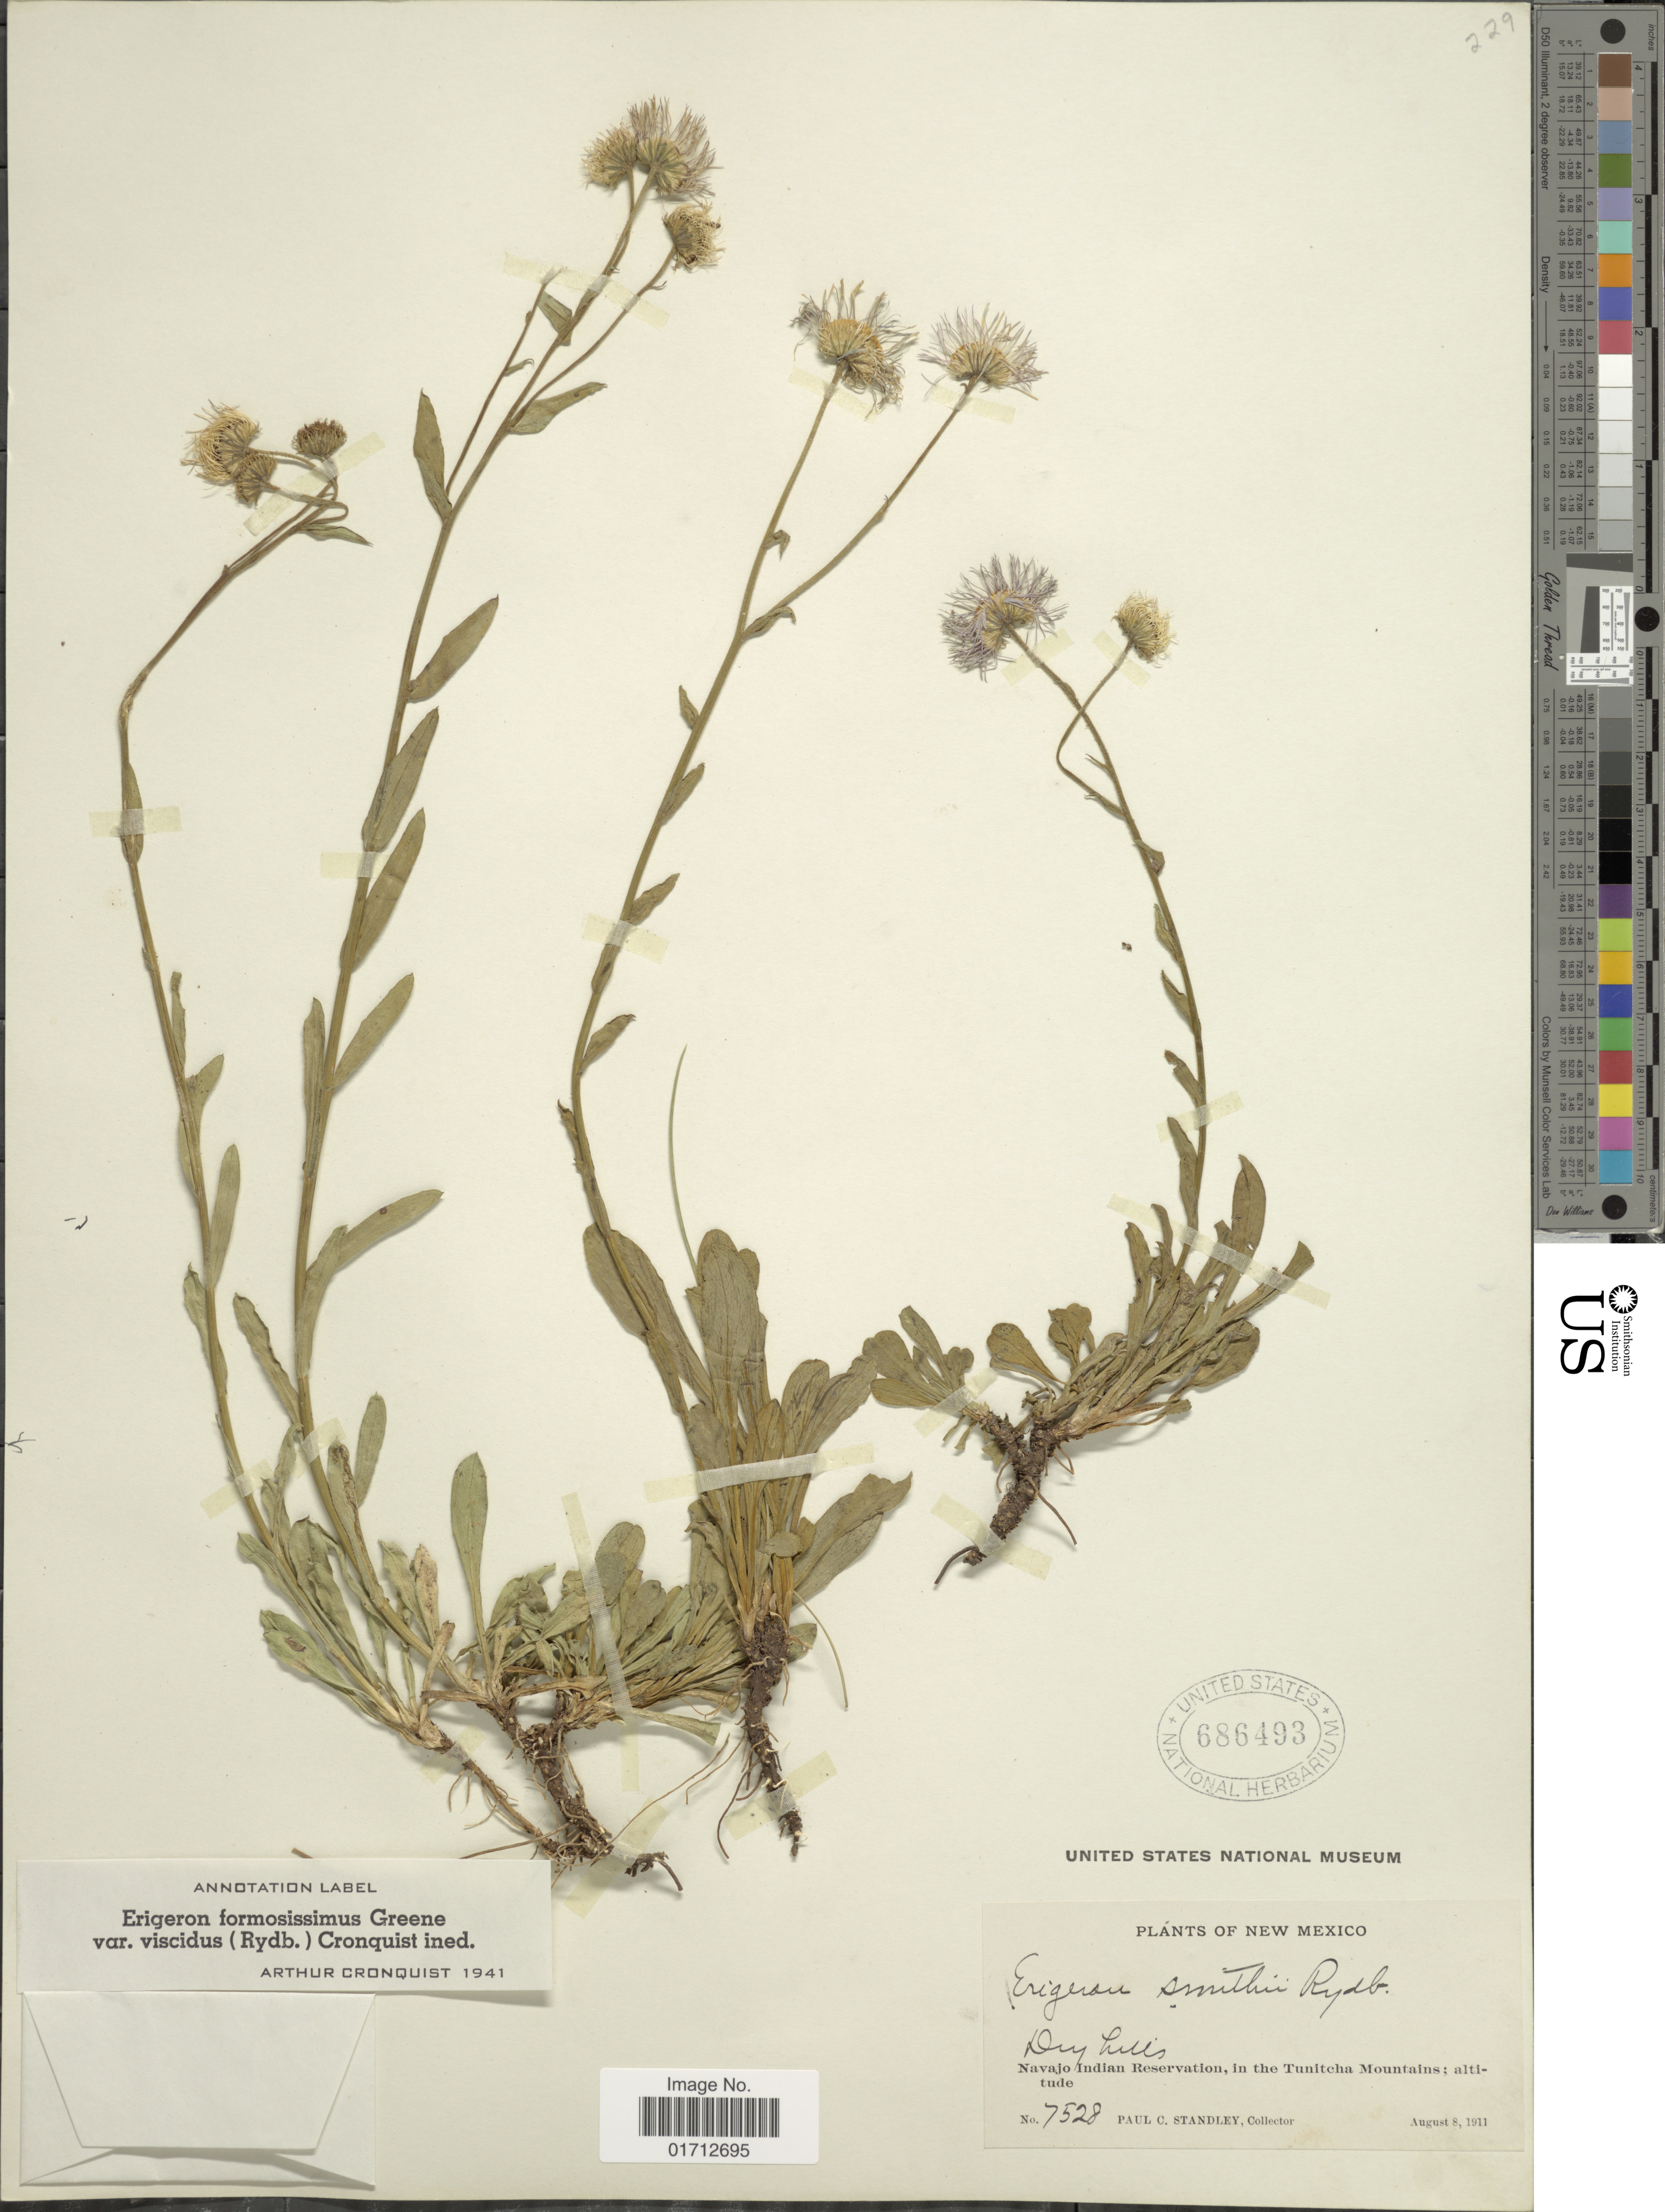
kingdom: Plantae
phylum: Tracheophyta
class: Magnoliopsida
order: Asterales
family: Asteraceae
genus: Erigeron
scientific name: Erigeron formosissimus var. viscidus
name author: (Rydb.) Cronq.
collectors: P. C. Standley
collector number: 7528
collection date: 1911-08-08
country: United States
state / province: New Mexico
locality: Navajo Indian Reservation, in the Tunitcha Mountains.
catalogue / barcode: US 686493